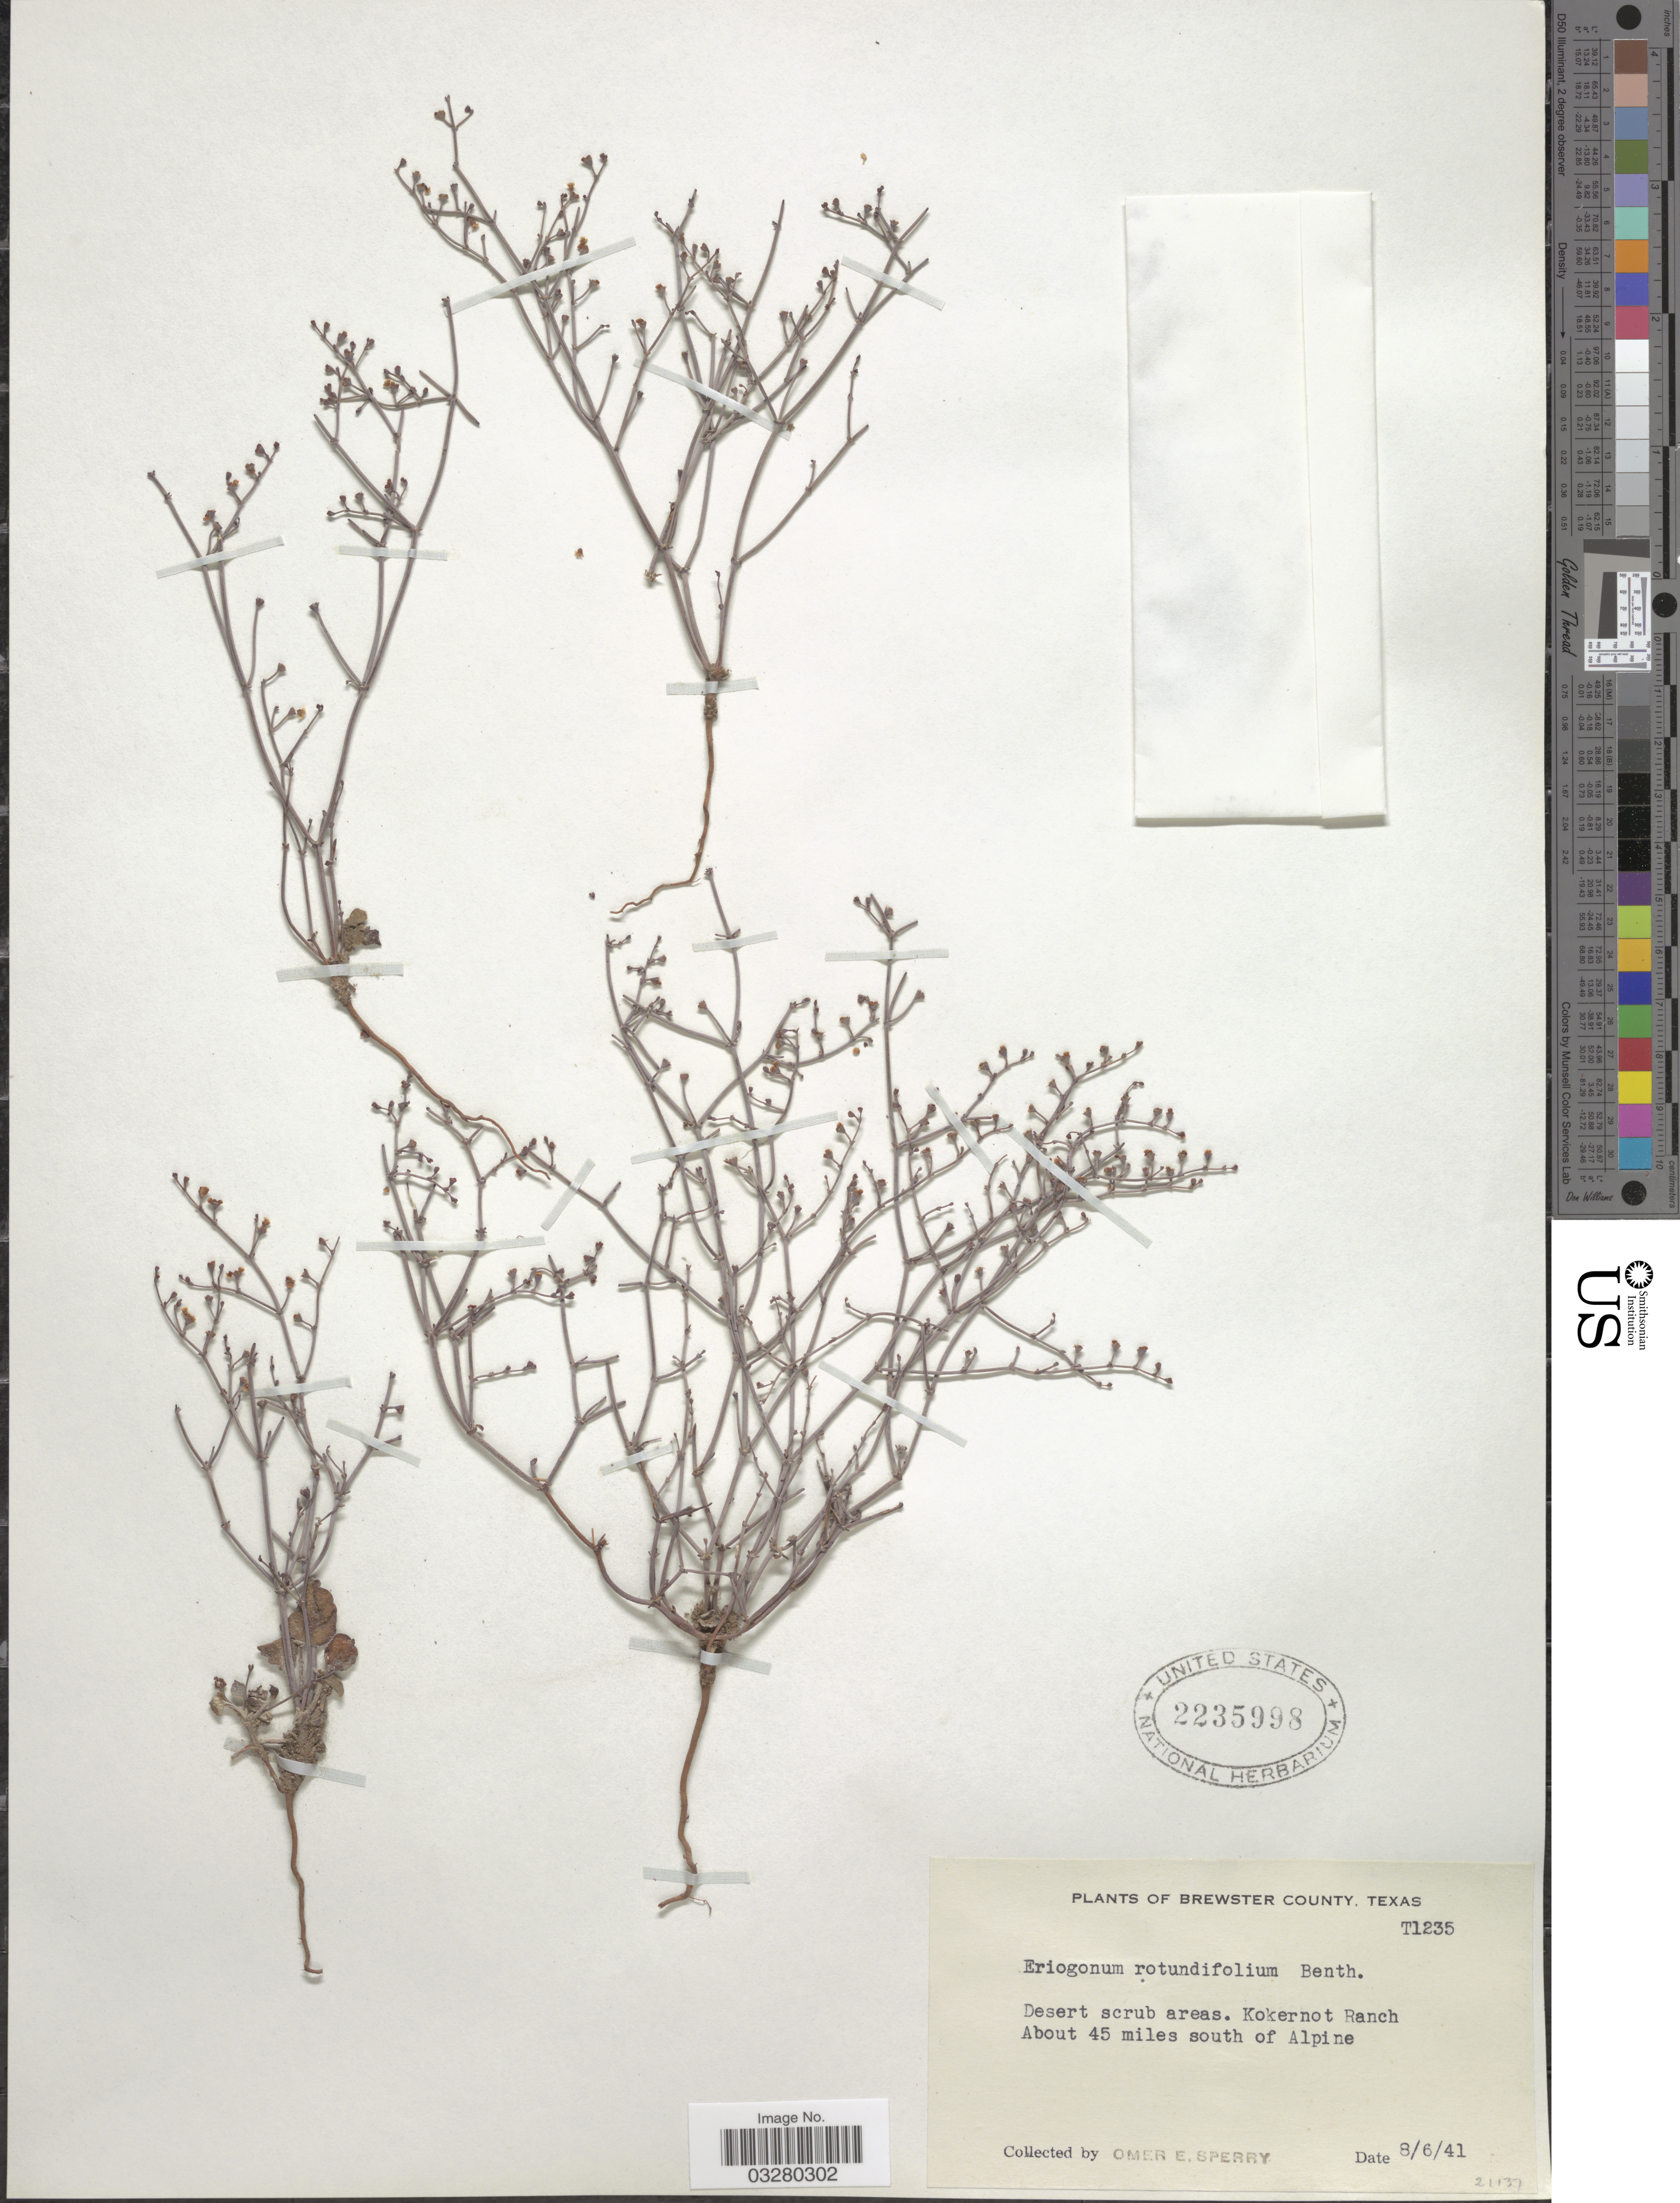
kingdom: Plantae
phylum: Tracheophyta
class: Magnoliopsida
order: Caryophyllales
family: Polygonaceae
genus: Eriogonum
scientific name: Eriogonum rotundifolium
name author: Benth. in DC.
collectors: O. E. Sperry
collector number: T1235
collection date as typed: Transcribed d/m/y: 6/8/41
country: United States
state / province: Texas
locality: Brewster County. Desert scrub areas. Kokernot Ranch. About 45 miles south of Alpine.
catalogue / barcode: US 2235998